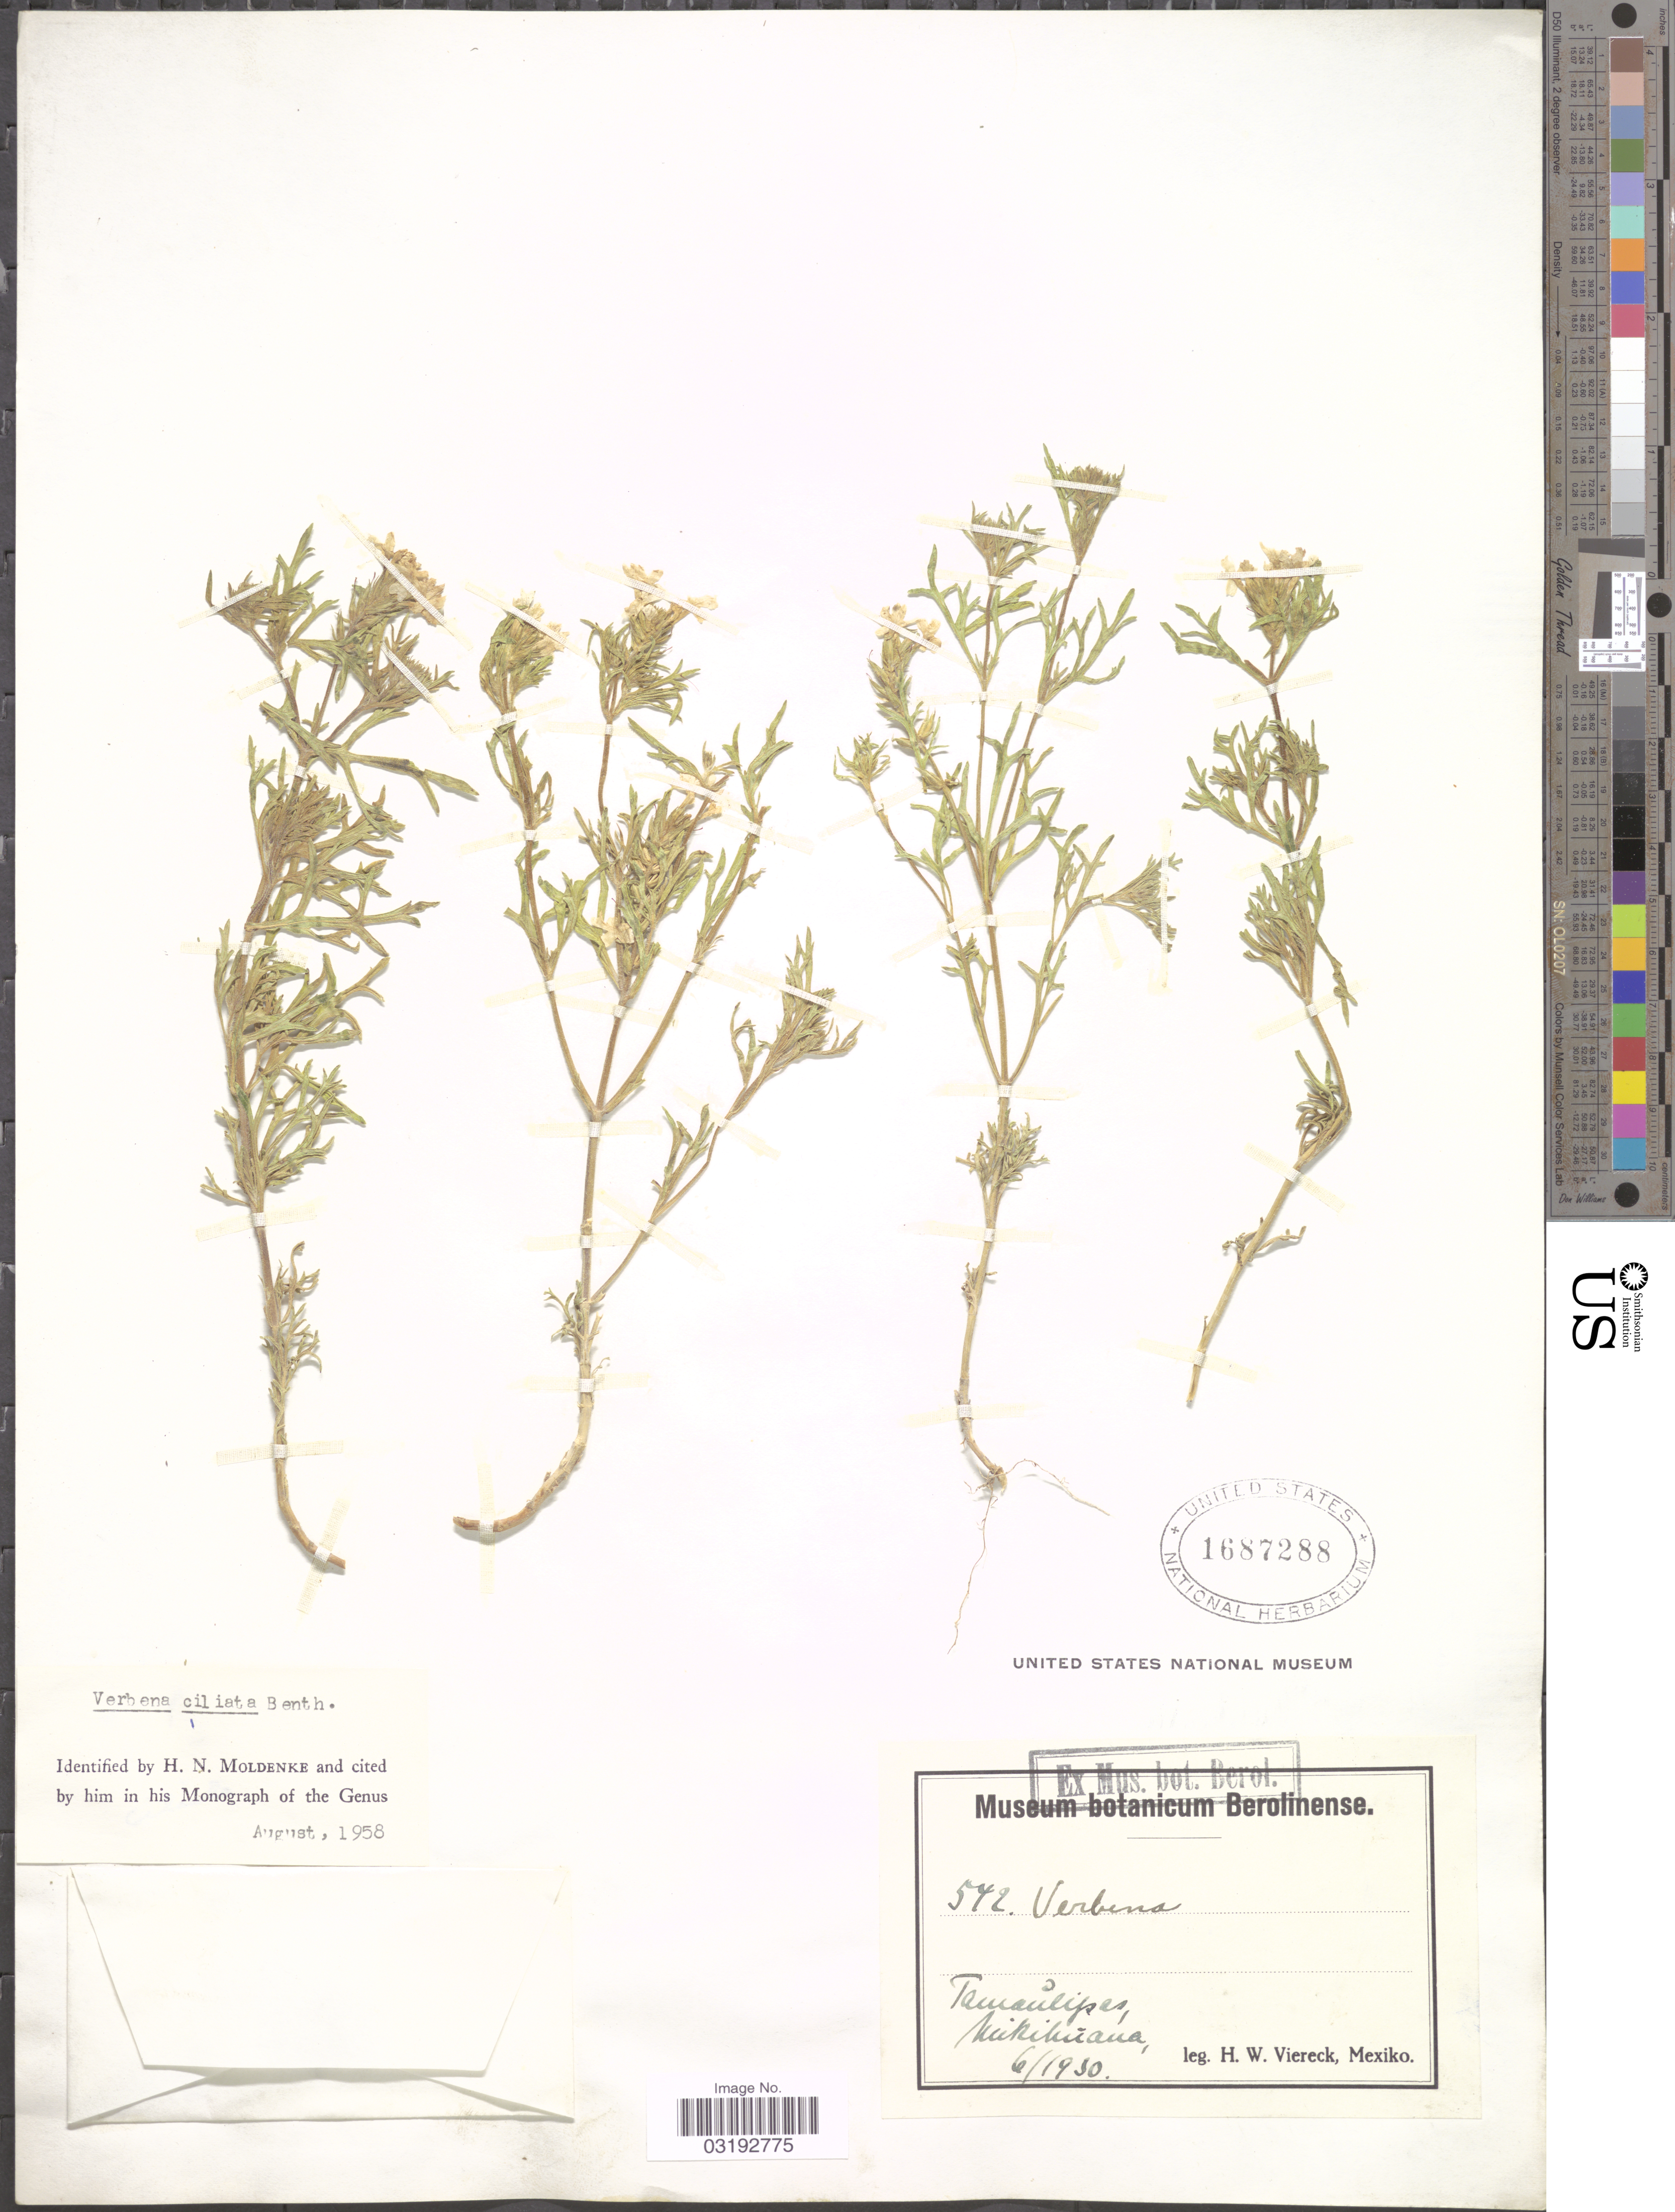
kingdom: Plantae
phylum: Tracheophyta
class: Magnoliopsida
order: Lamiales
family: Verbenaceae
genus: Verbena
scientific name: Verbena ciliata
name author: Benth.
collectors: H. W. Viereck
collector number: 542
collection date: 1930-06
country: Mexico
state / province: Tamaulipas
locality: Mikihuana.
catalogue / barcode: US 1687288